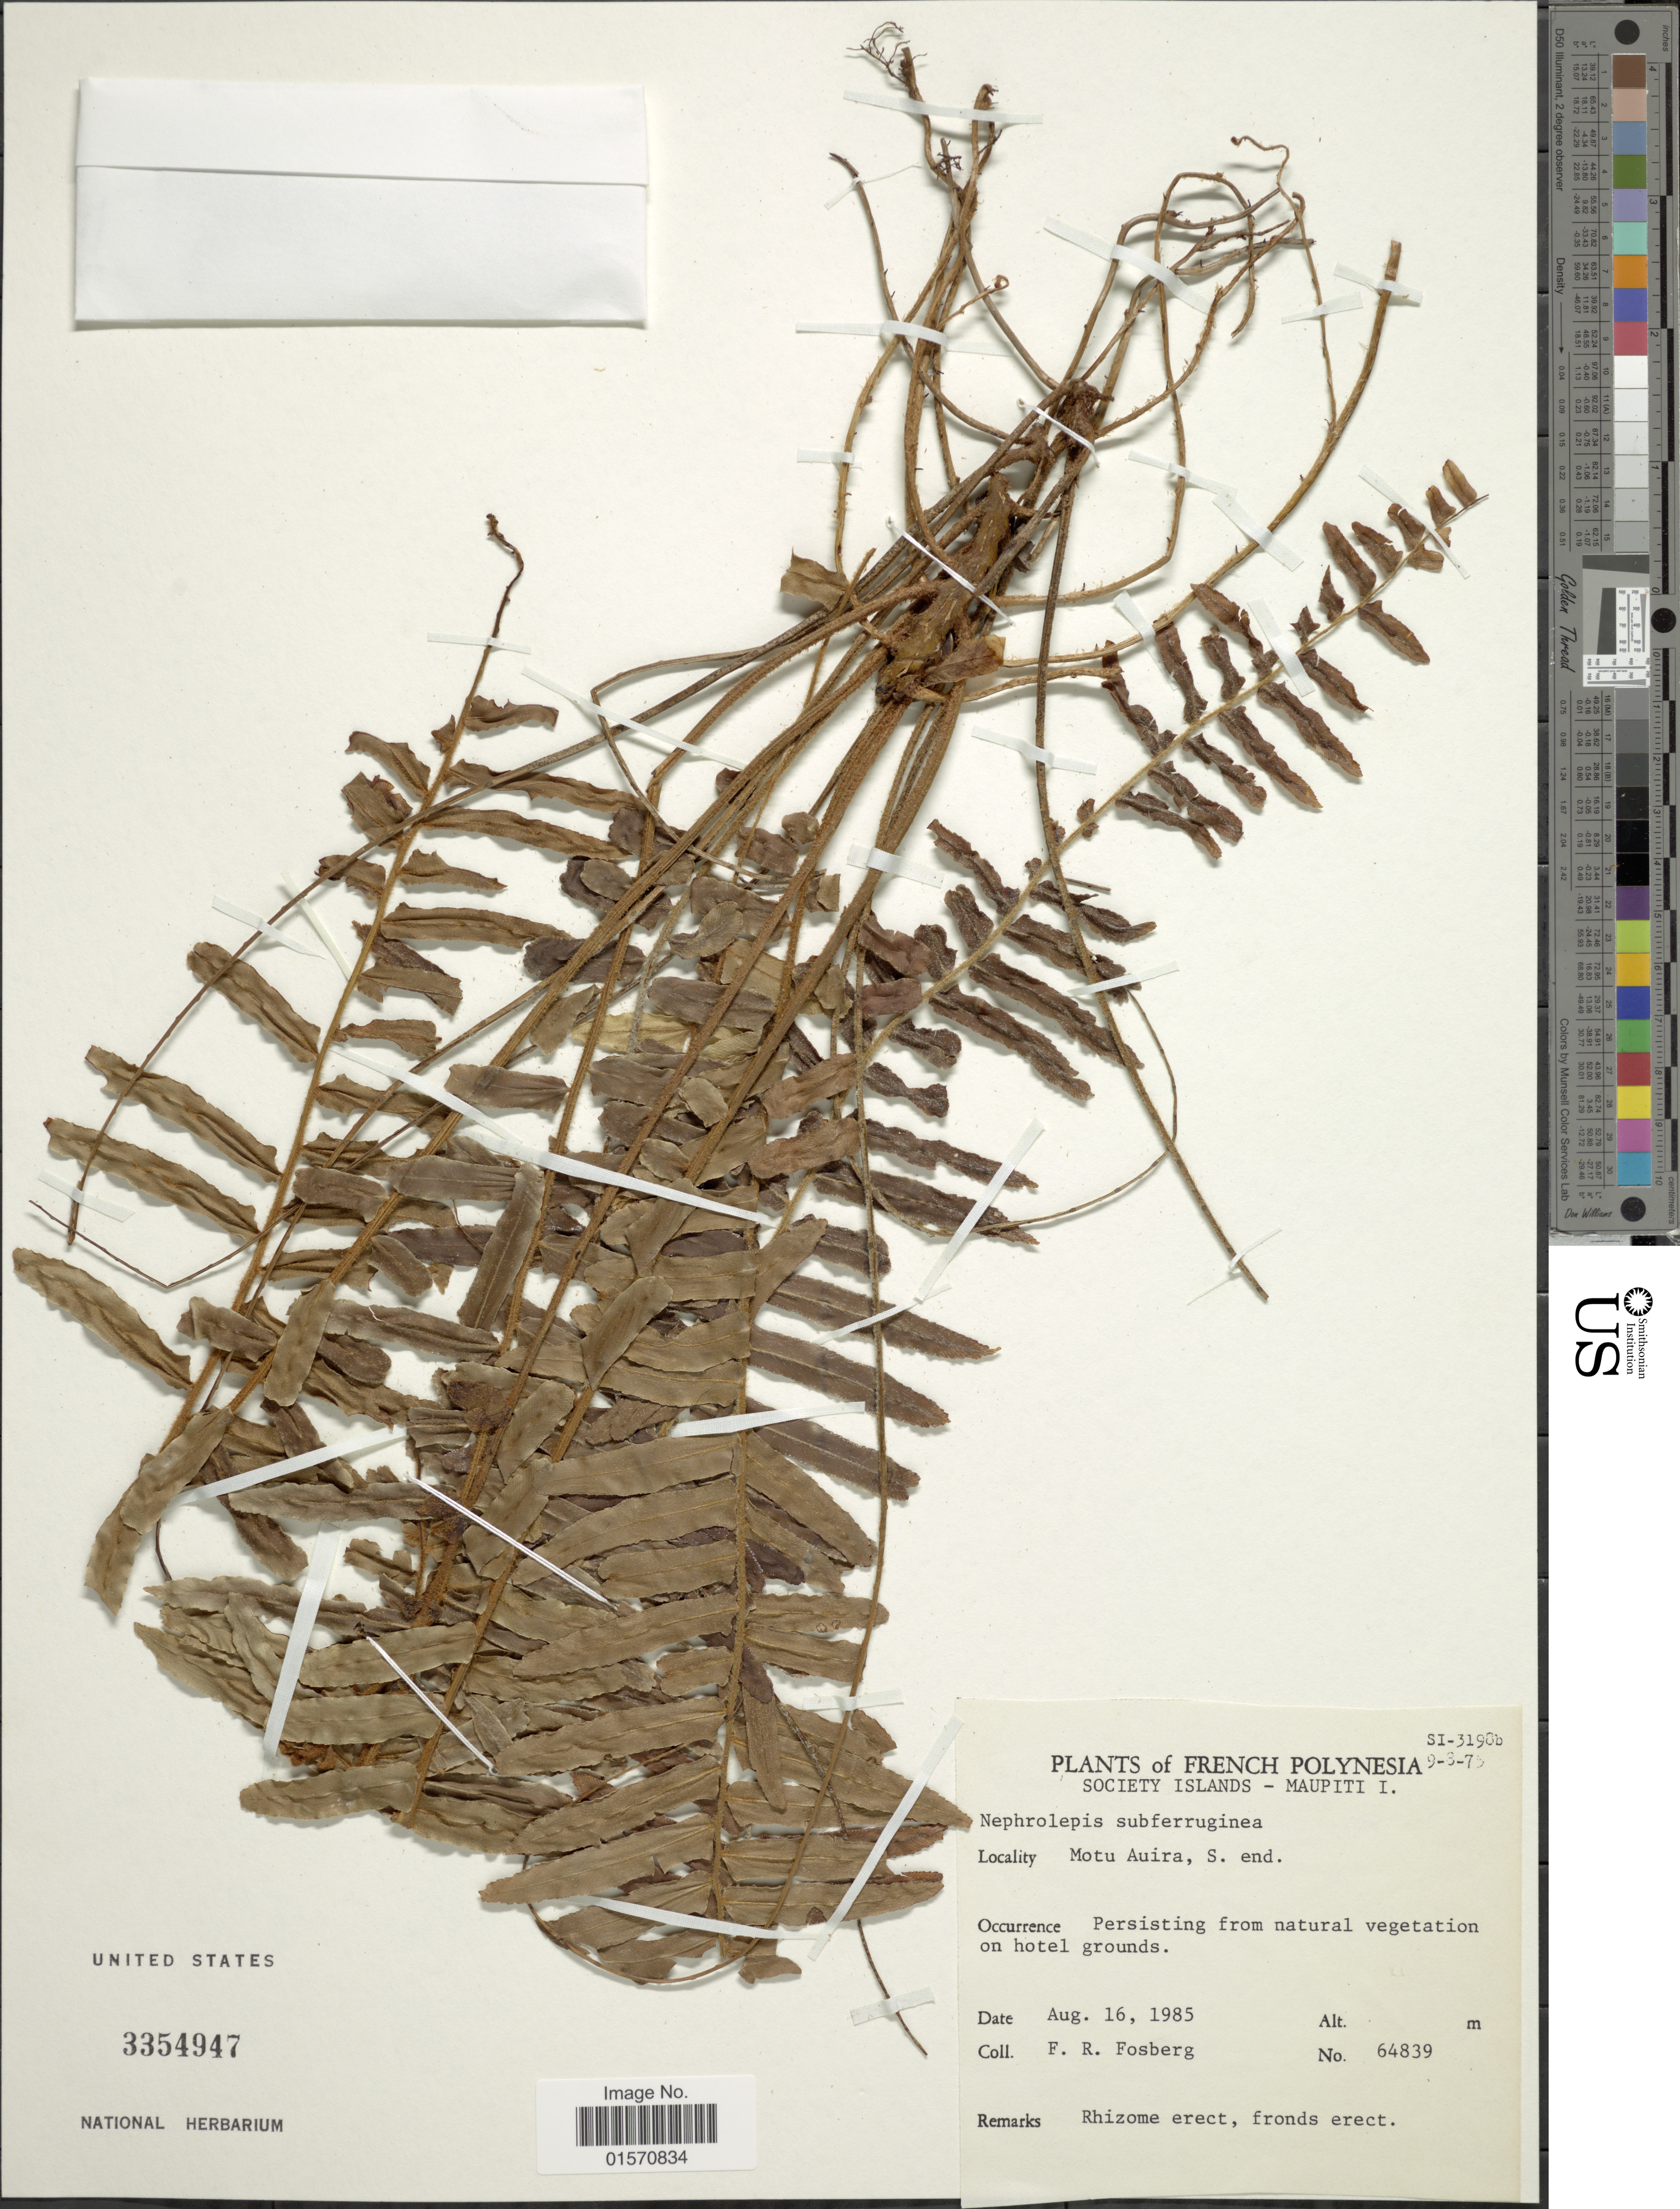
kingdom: Plantae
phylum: Tracheophyta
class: Polypodiopsida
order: Polypodiales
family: Nephrolepidaceae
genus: Nephrolepis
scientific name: Nephrolepis biserrata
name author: (Sw.) Schott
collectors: F. R. Fosberg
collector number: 64839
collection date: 1985-08-16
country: French Polynesia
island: Maupiti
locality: Society Islands - Maupiti I. Motu Auira, S. end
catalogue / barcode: US 3354947